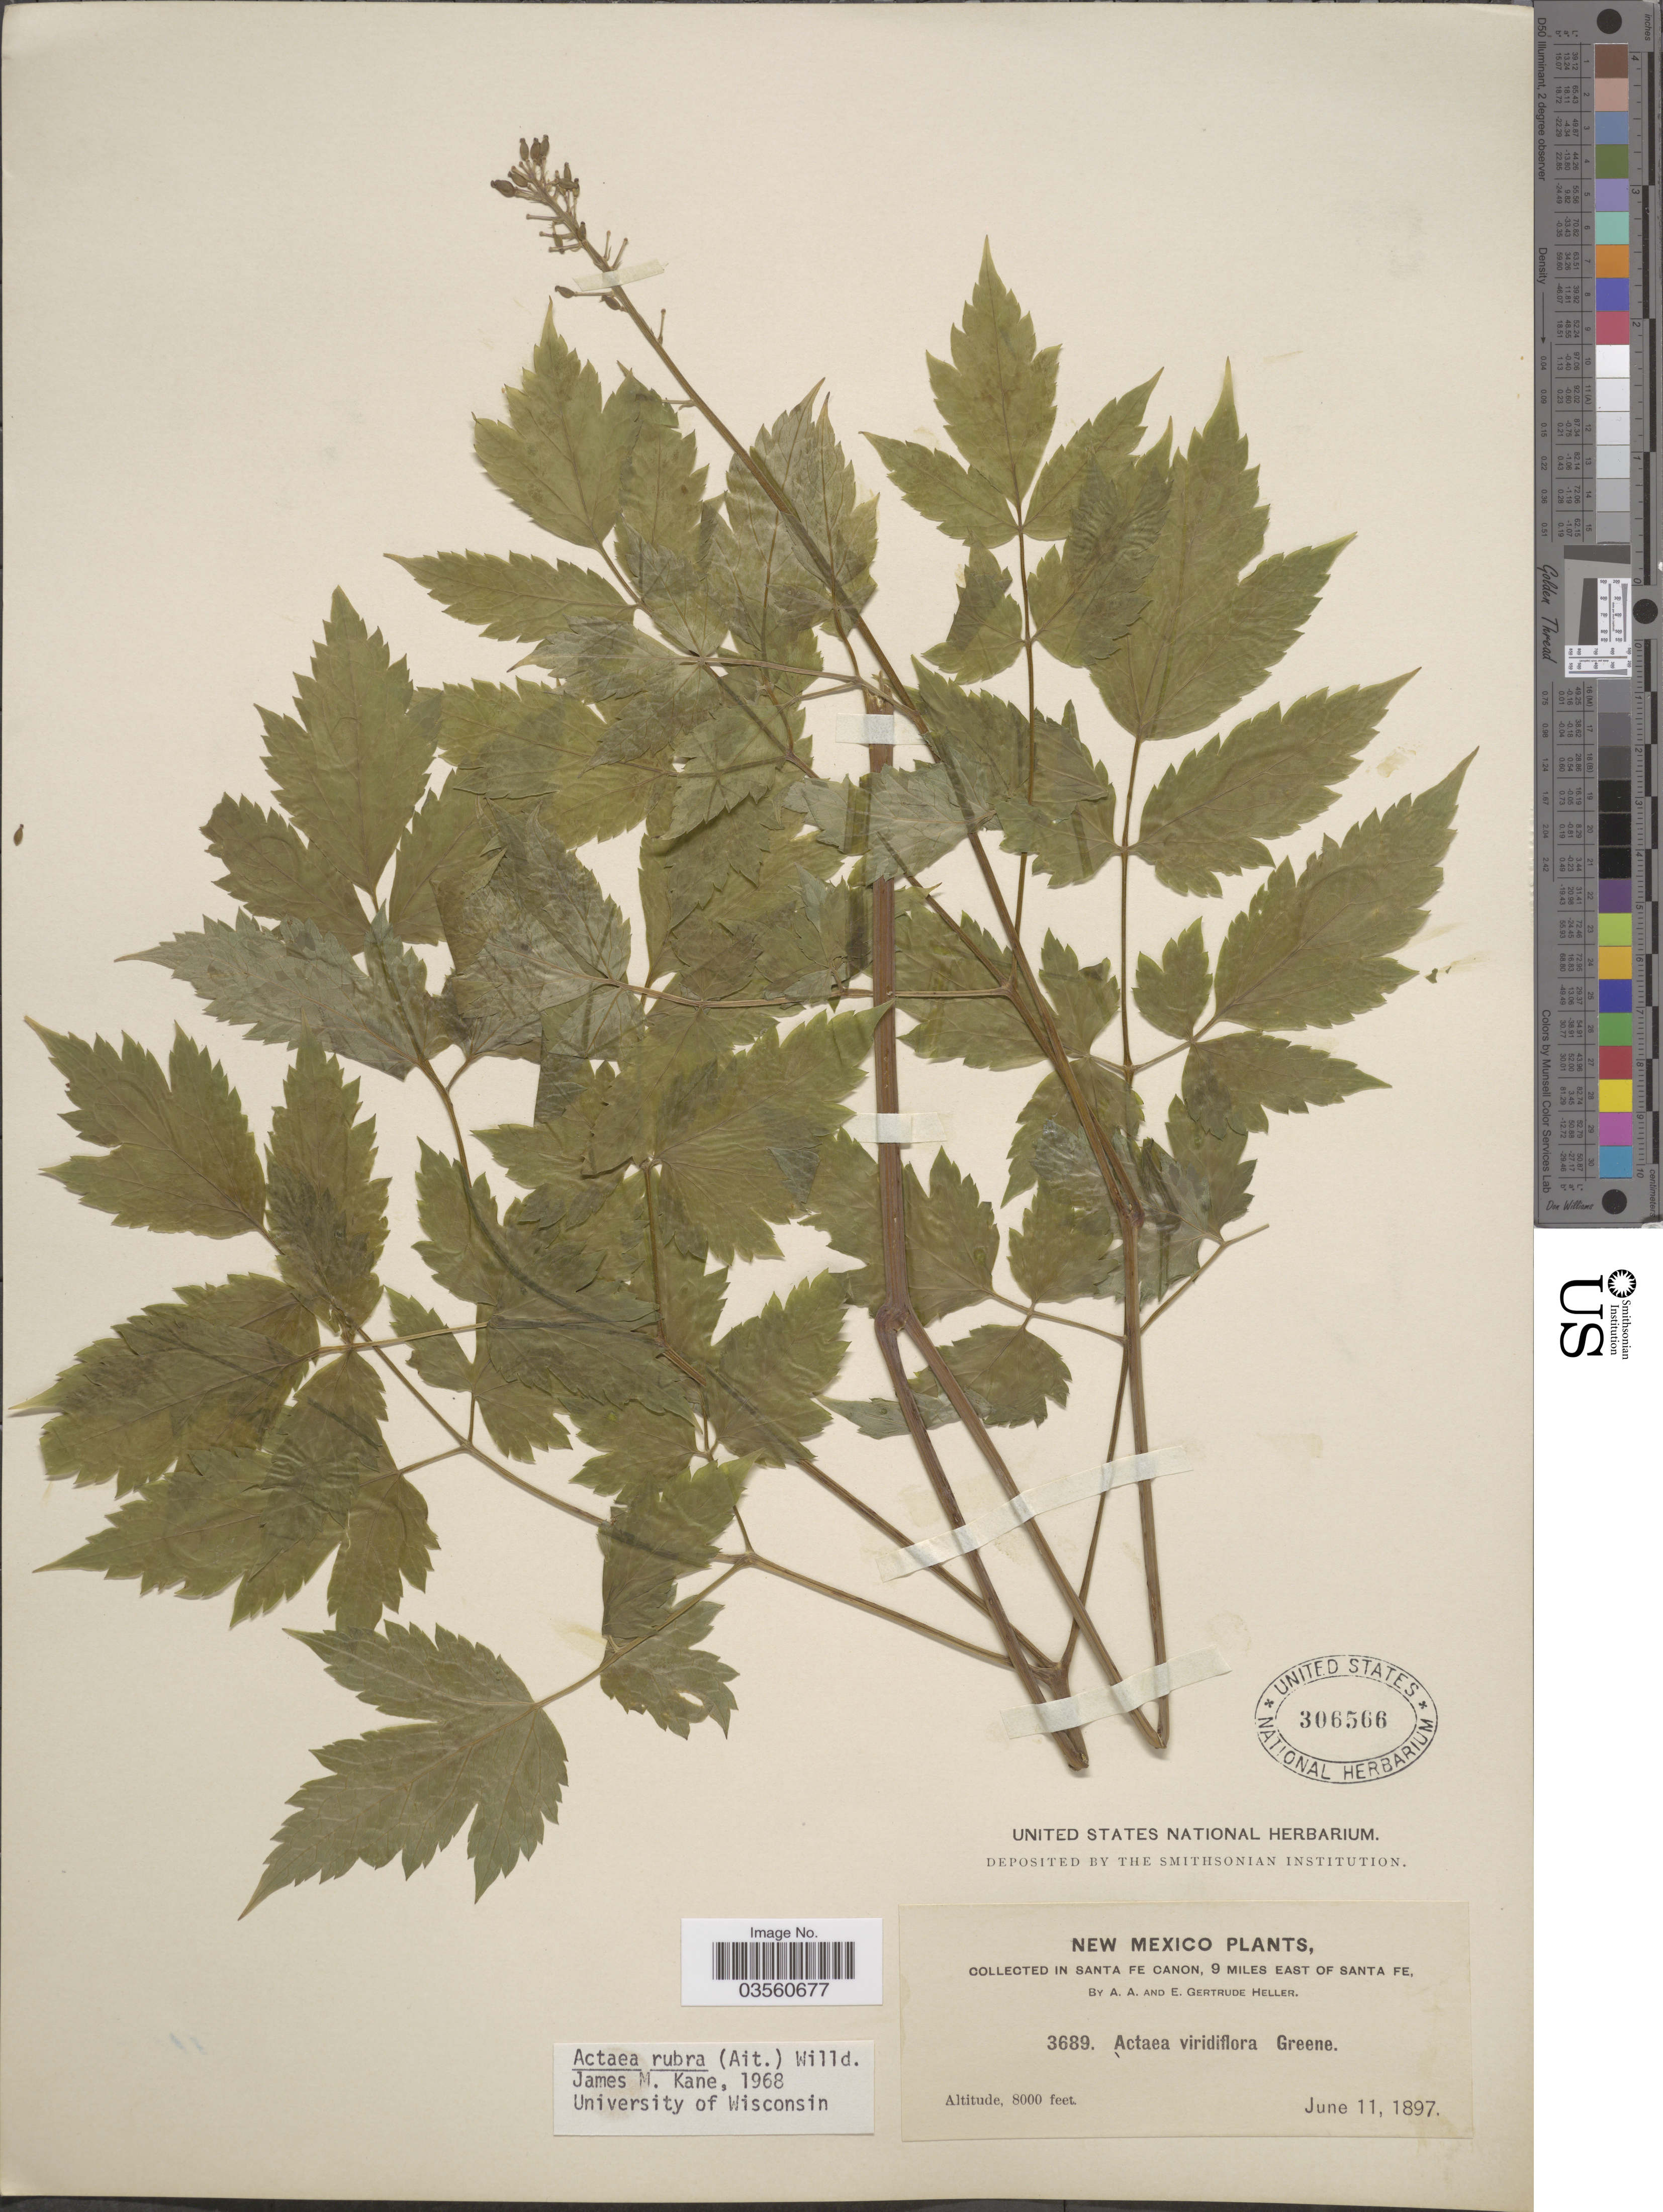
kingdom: Plantae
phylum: Tracheophyta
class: Magnoliopsida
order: Ranunculales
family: Ranunculaceae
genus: Actaea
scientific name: Actaea rubra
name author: (Aiton) Willd.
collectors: A. A. Heller & E. G. Heller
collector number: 3689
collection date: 1897-06-11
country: United States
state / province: New Mexico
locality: In Santa Fe Canon, 9 miles east of Santa Fe.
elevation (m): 2438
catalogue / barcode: US 306566